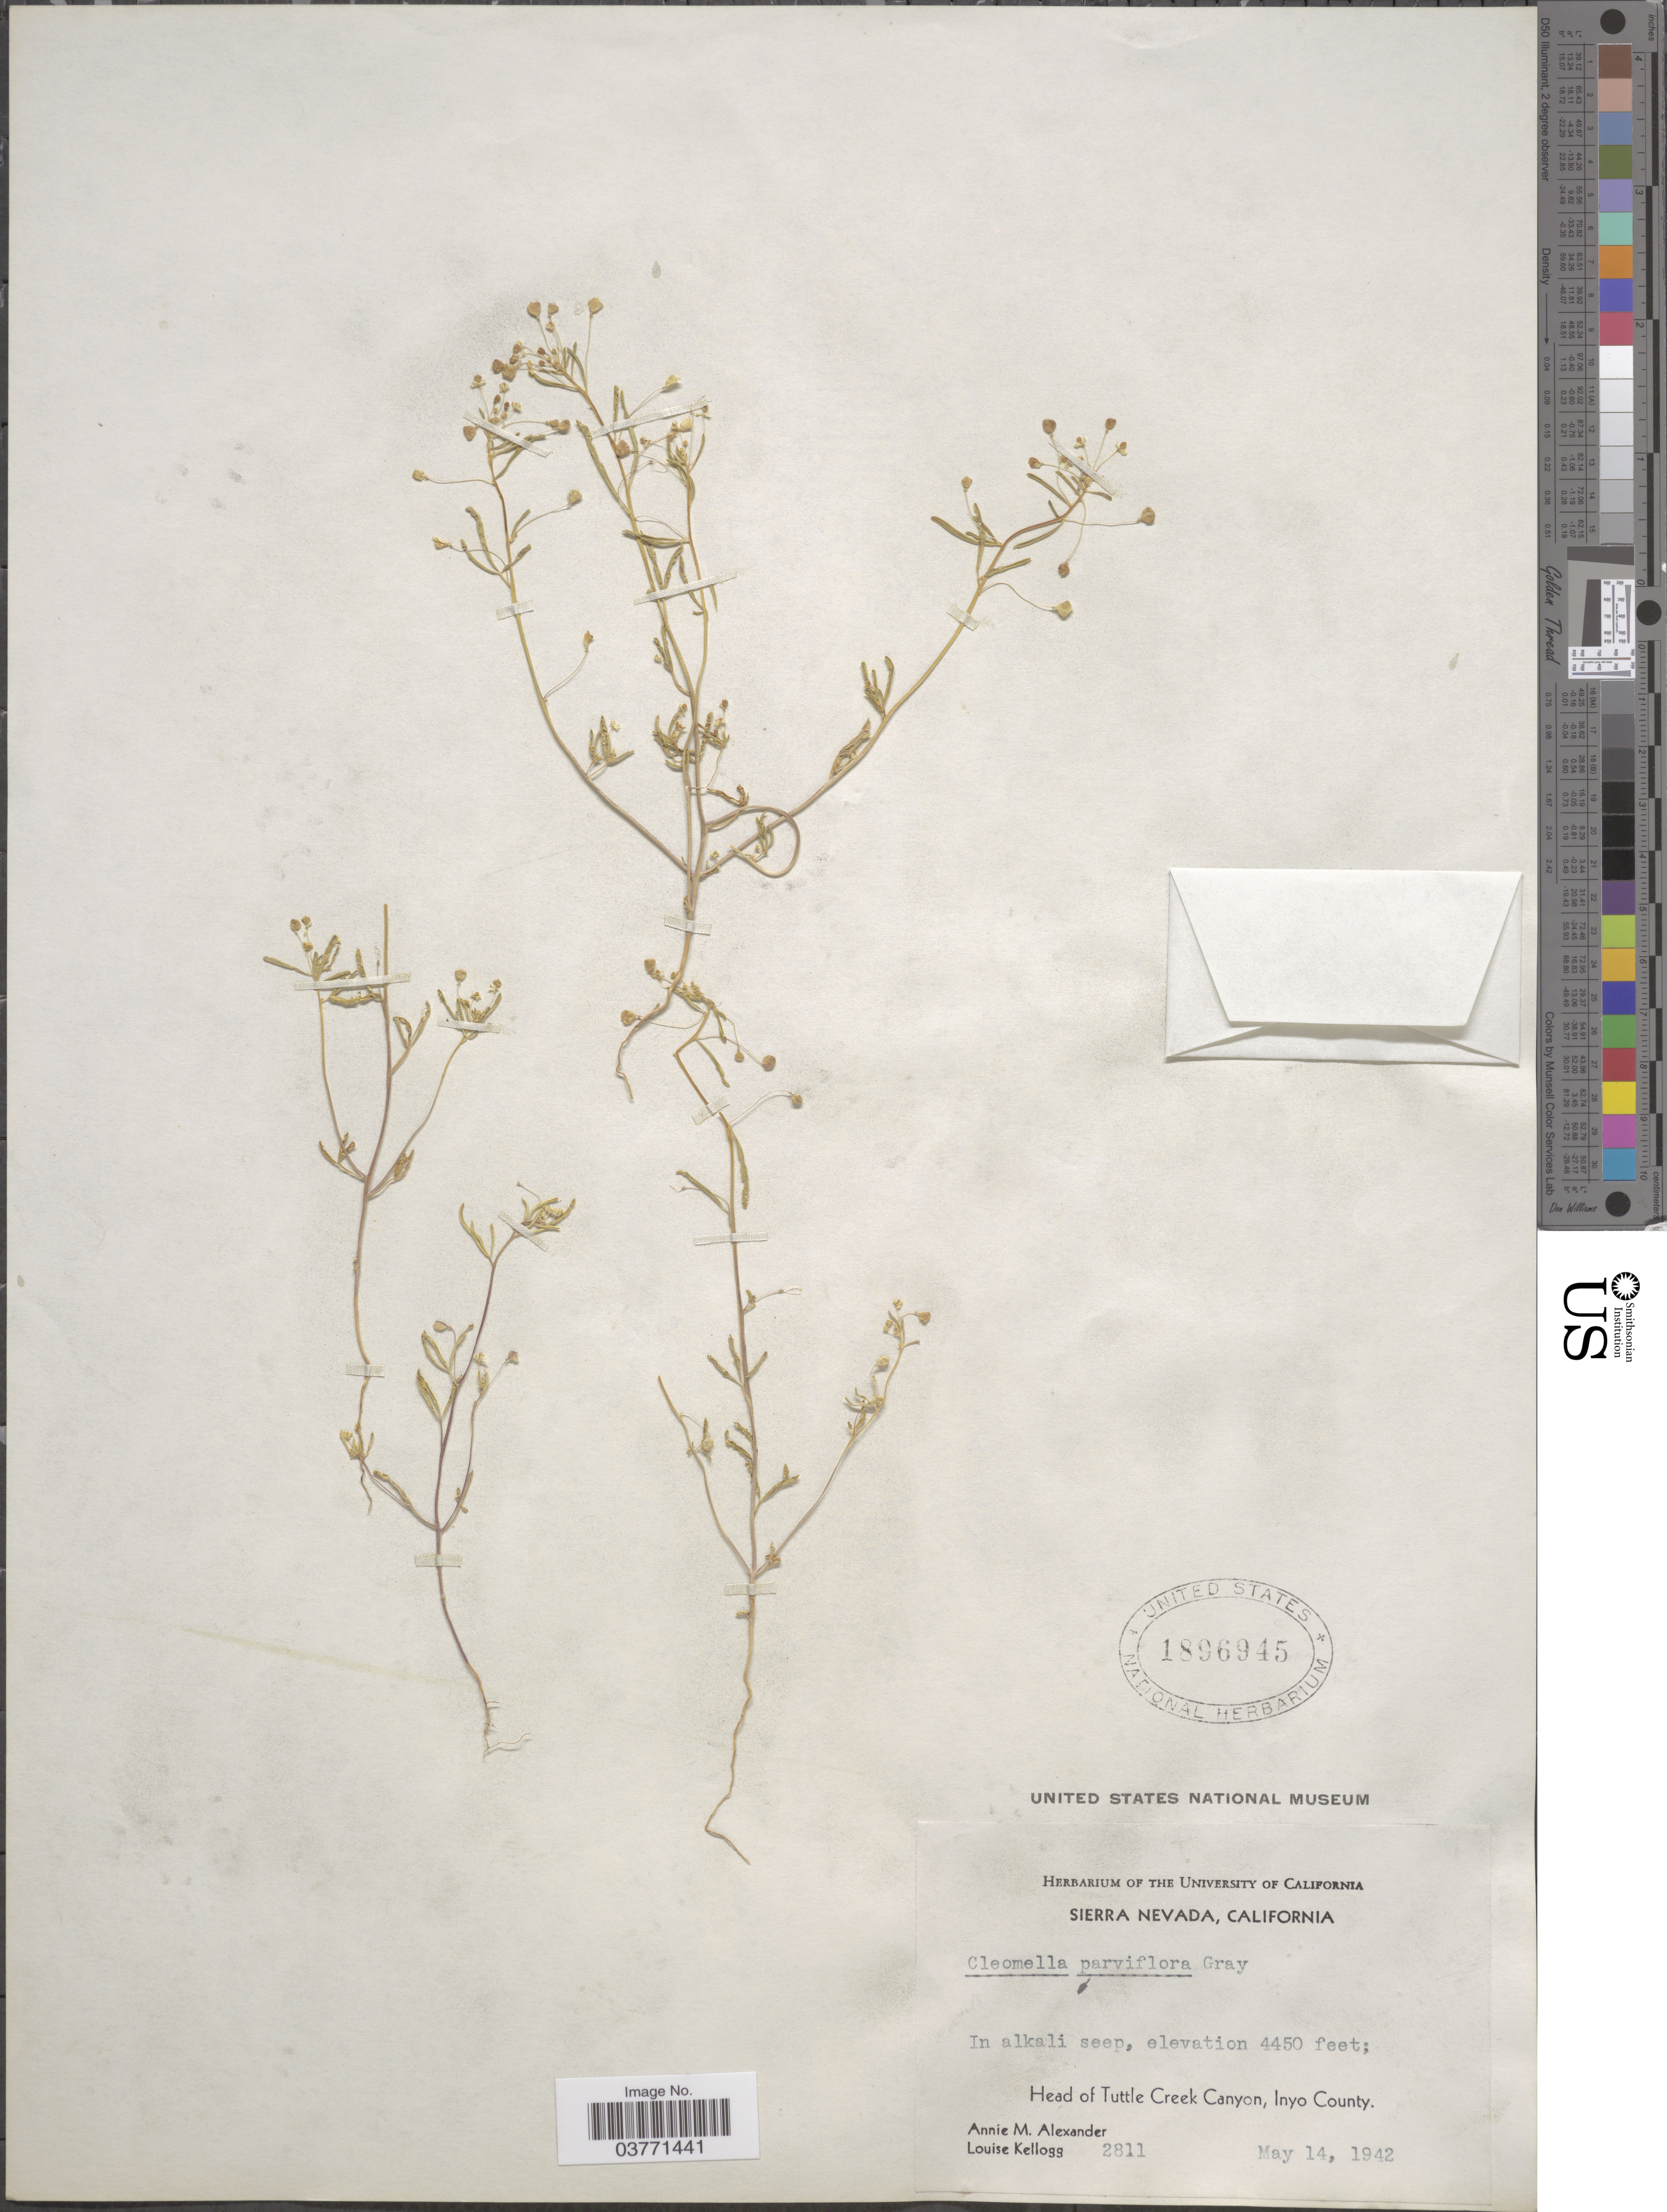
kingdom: Plantae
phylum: Tracheophyta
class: Magnoliopsida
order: Brassicales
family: Cleomaceae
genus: Cleomella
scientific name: Cleomella parviflora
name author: A. Gray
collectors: A. M. Alexander & L. Kellogg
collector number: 2811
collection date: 1942-05-14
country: United States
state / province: California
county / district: Inyo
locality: Sierra Nevada. Head of Tuttle Creek Canyon, Inyo County.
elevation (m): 1356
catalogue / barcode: US 1896945